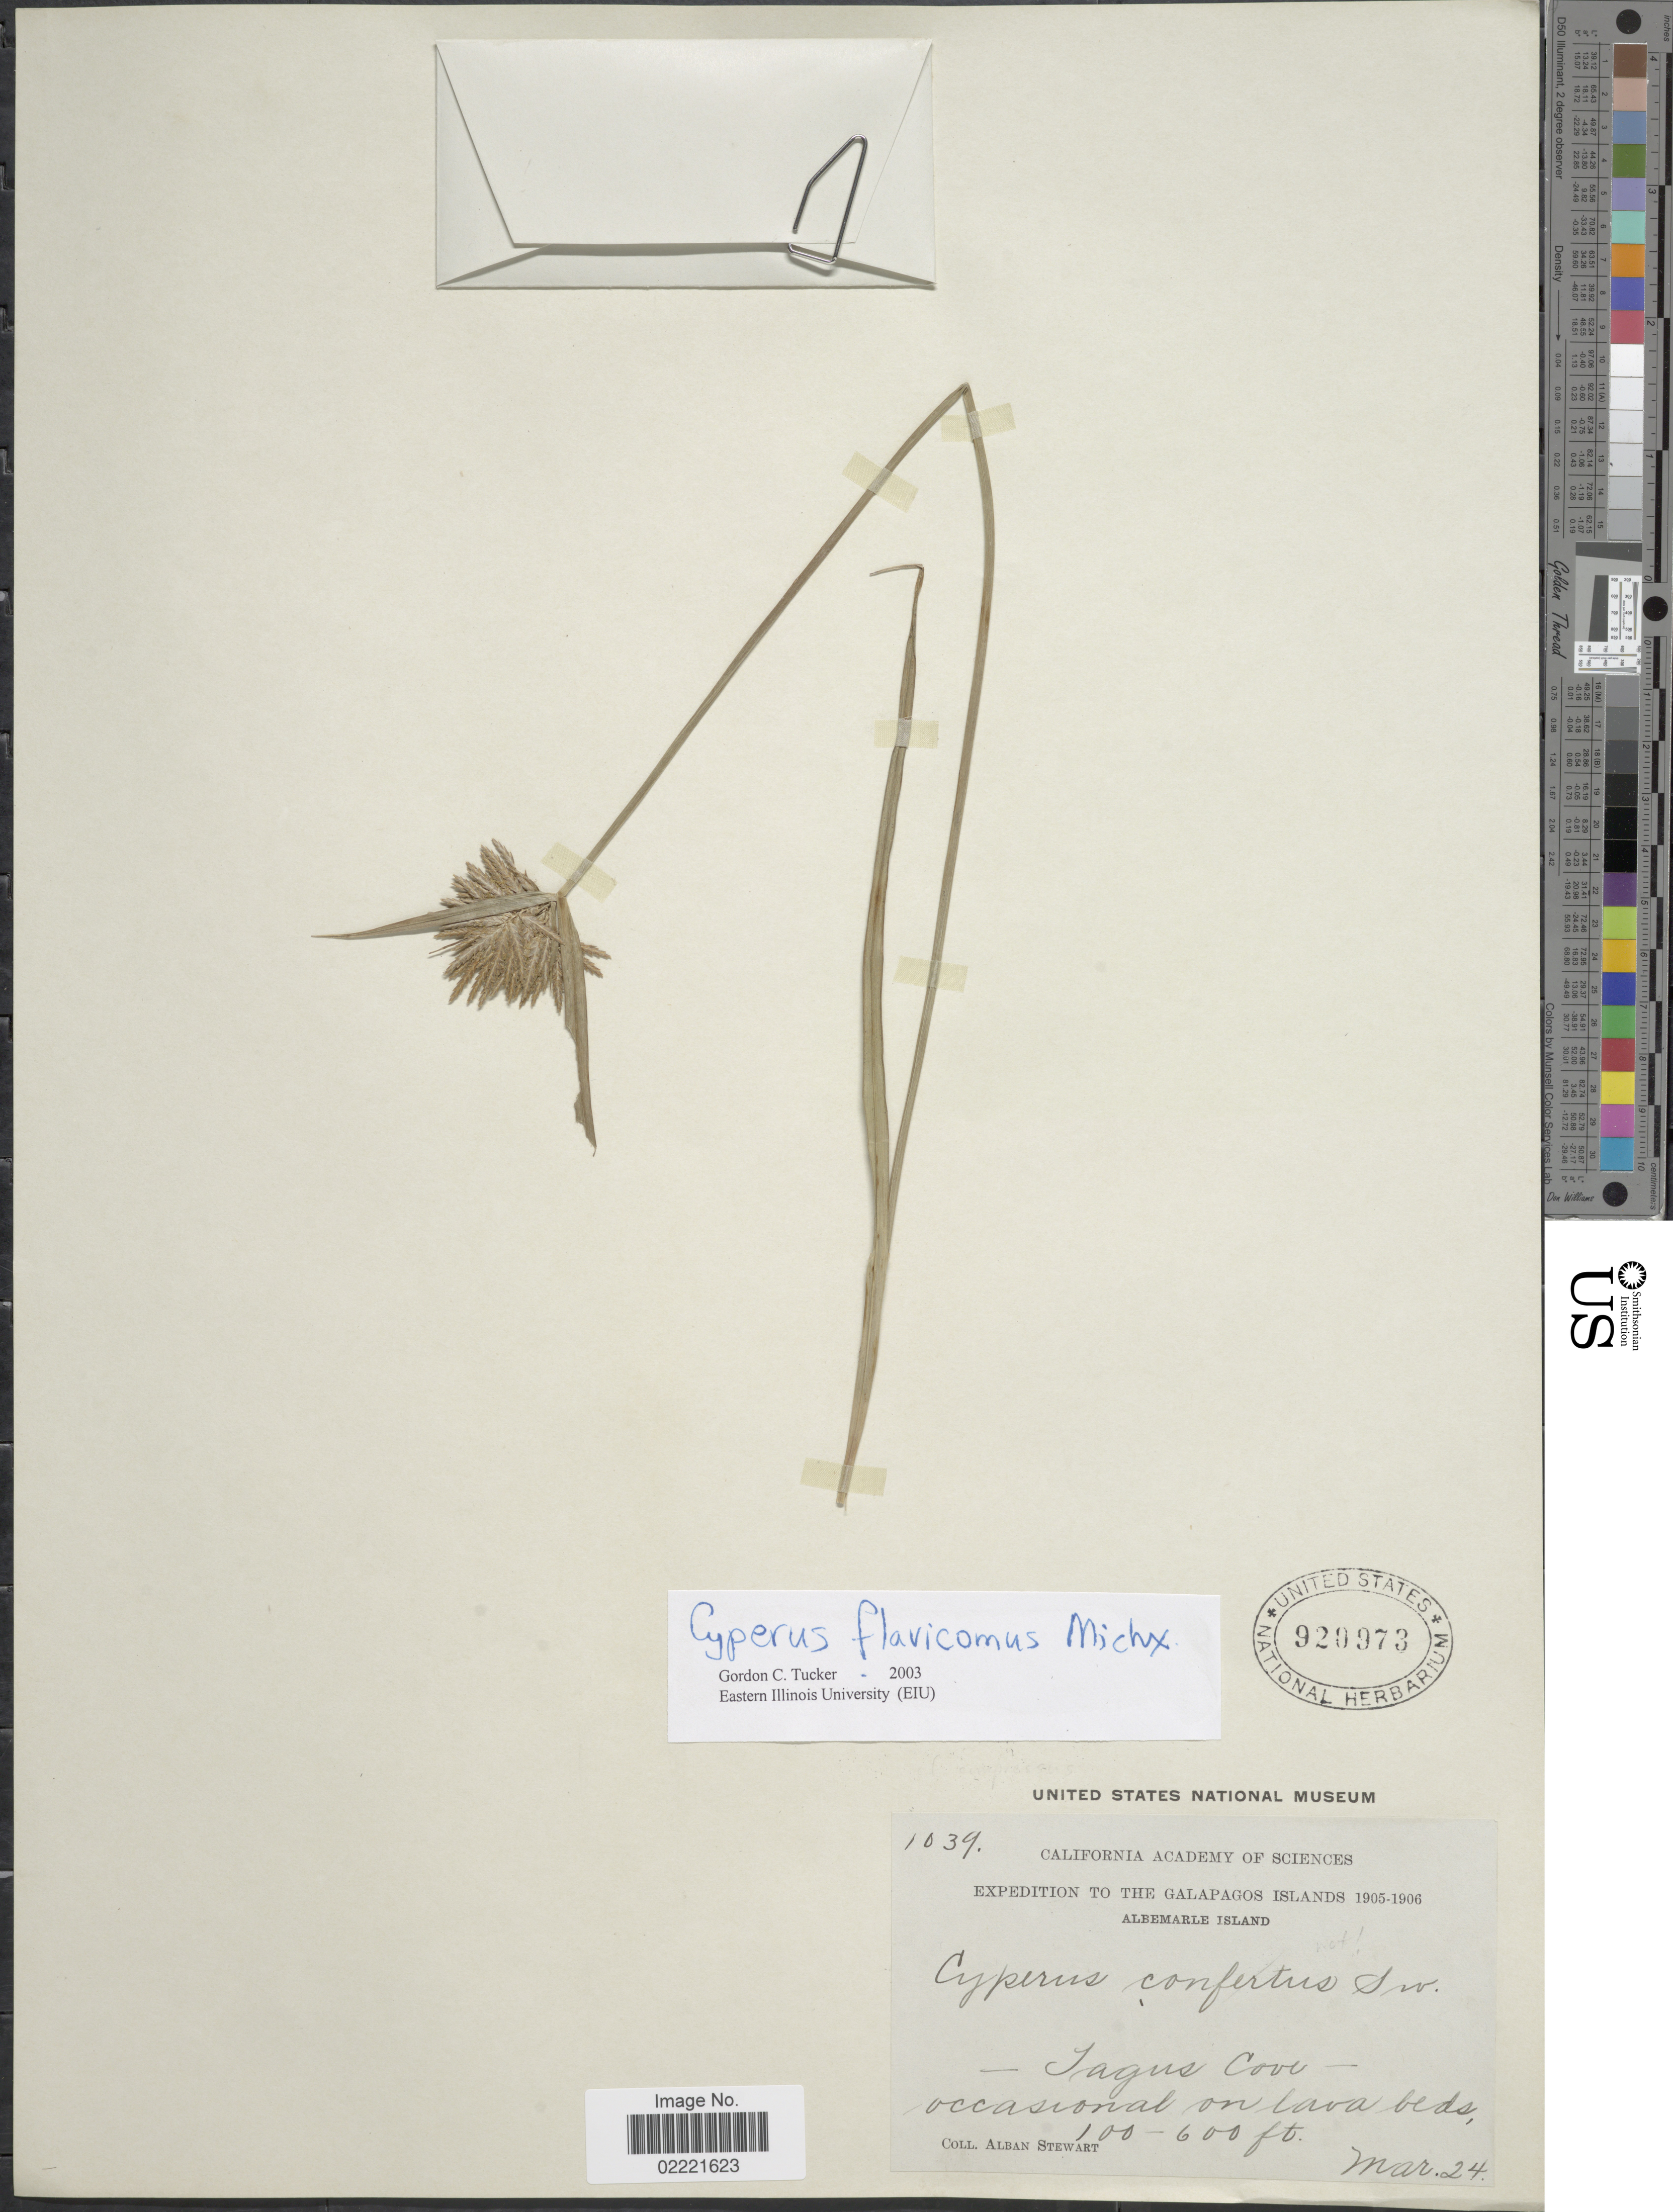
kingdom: Plantae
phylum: Tracheophyta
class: Liliopsida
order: Poales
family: Cyperaceae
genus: Cyperus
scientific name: Cyperus flavicomus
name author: Michx.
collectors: A. Stewart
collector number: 1039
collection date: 1905-03-24/1906-03-24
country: Ecuador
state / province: Colón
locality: The Galapagos Islands, Albemarie Island, Iagus Cove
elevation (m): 30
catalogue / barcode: US 920973